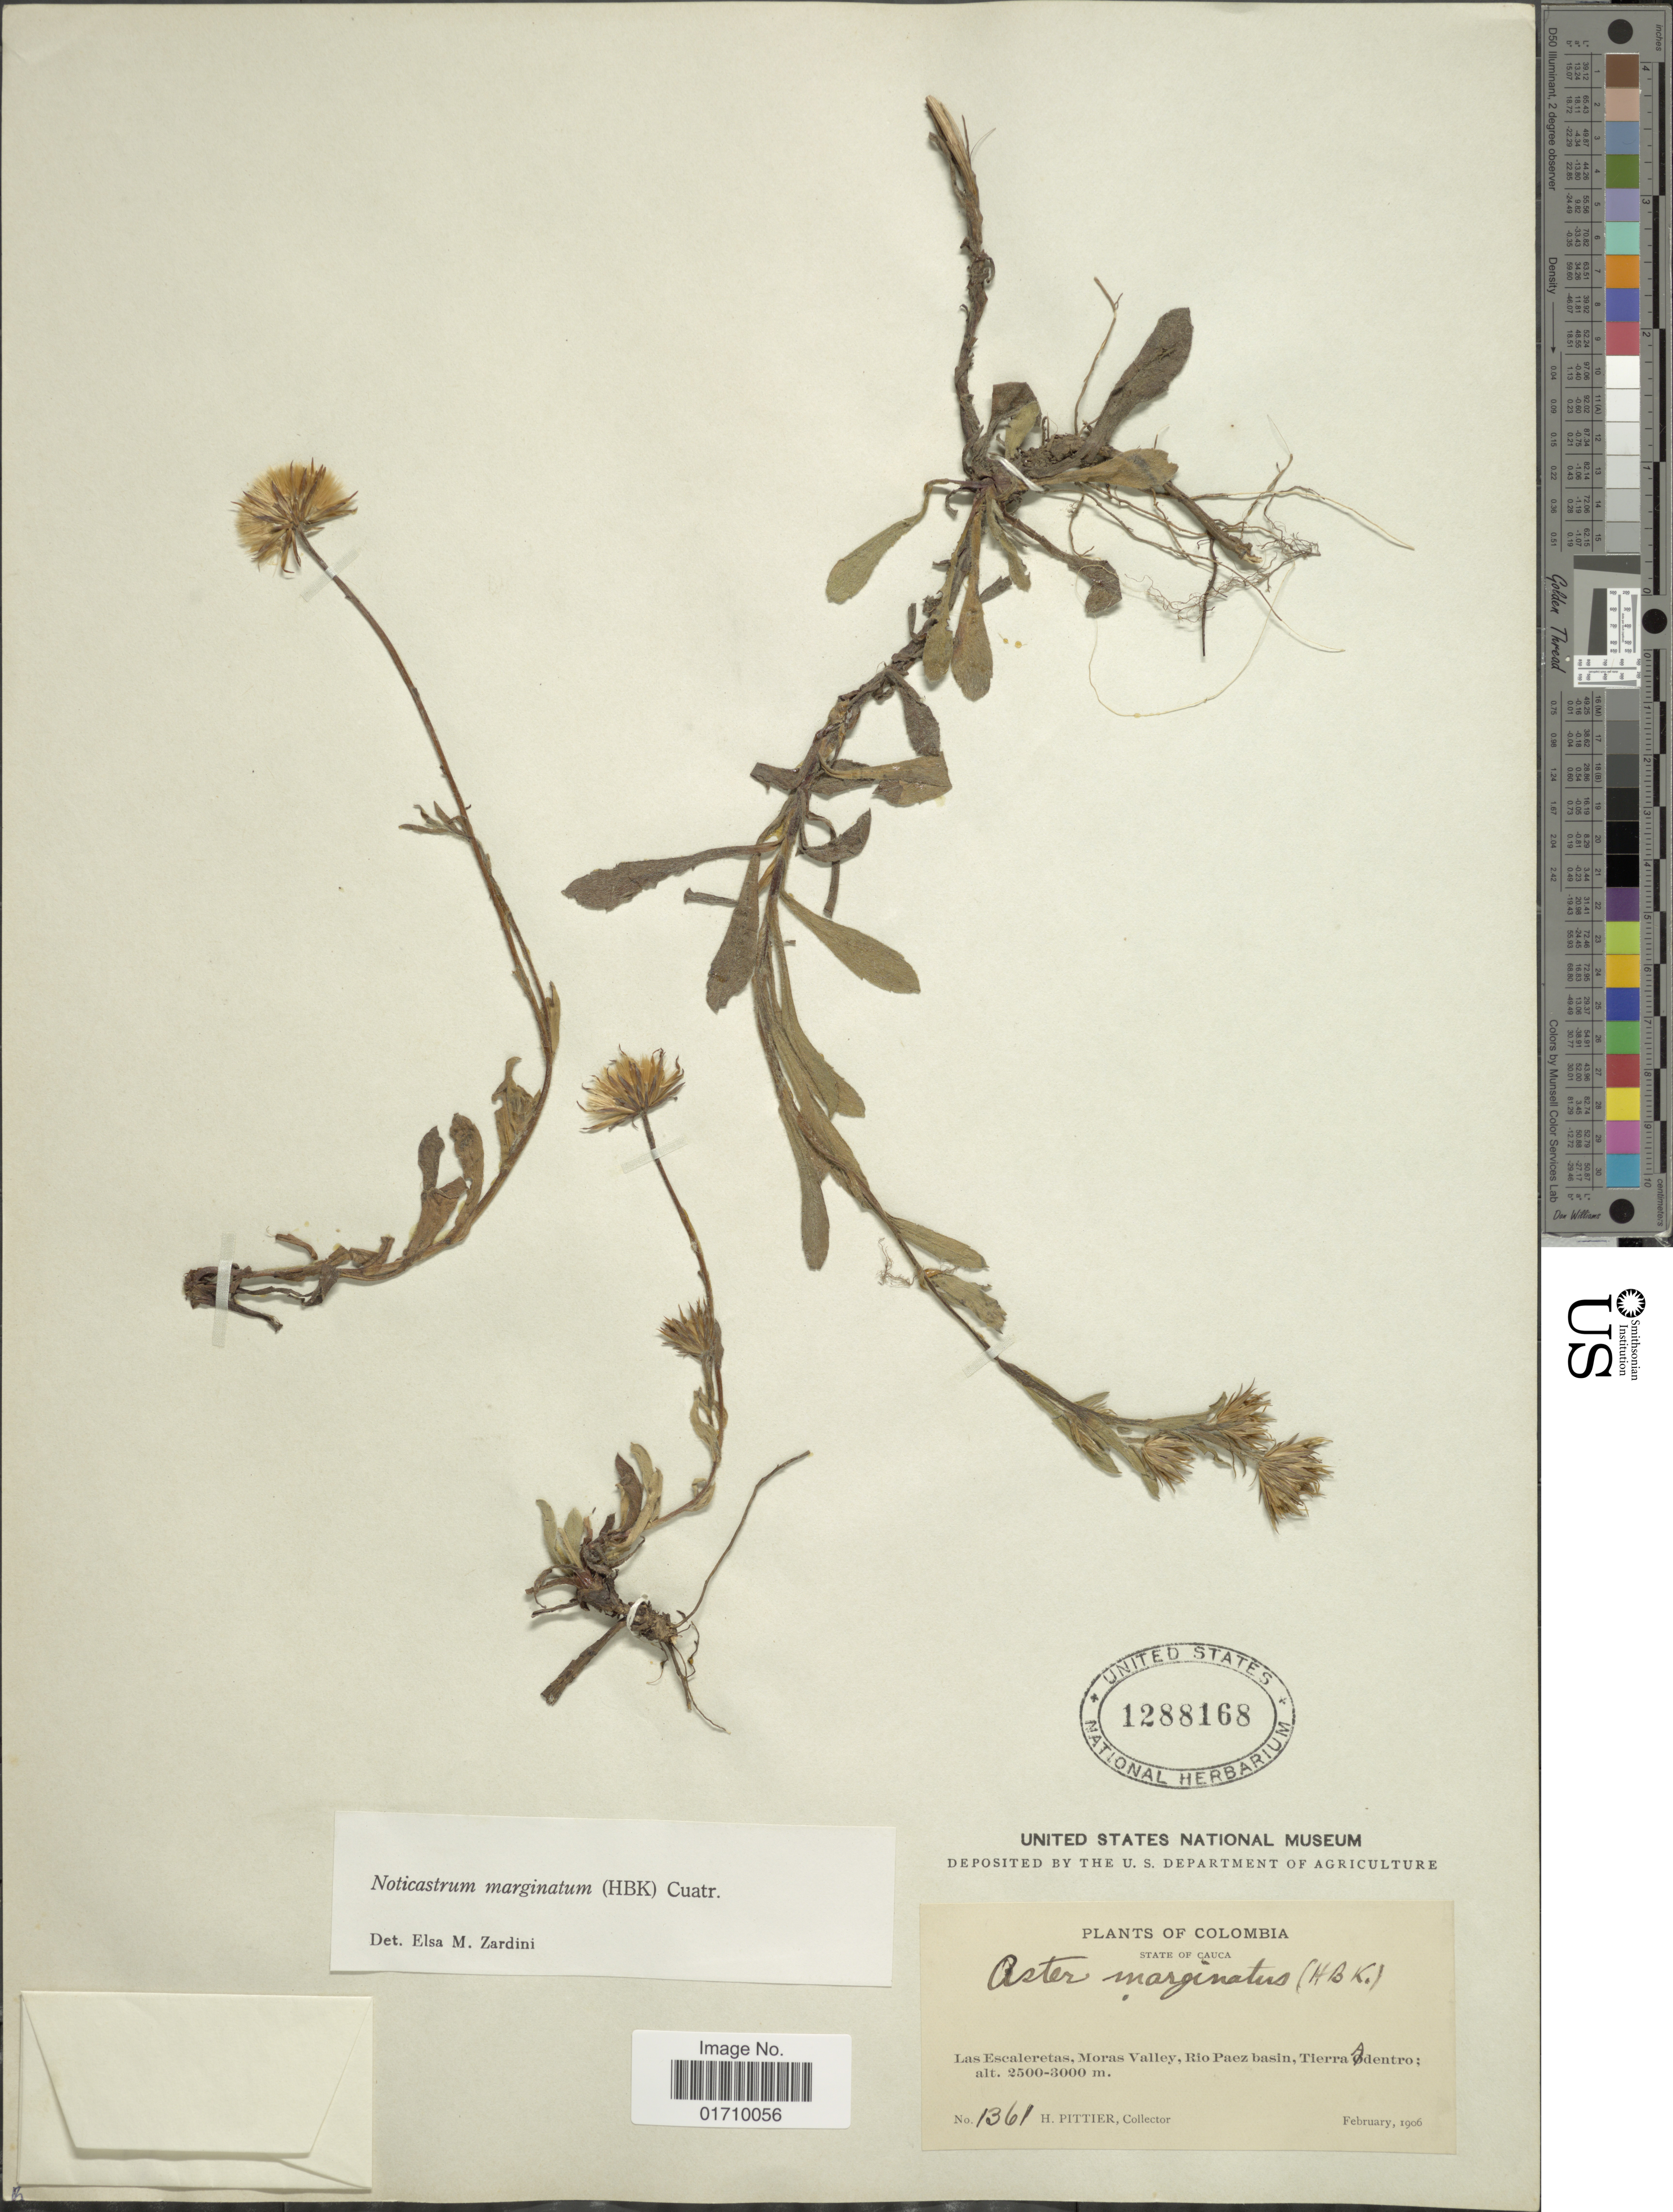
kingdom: Plantae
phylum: Tracheophyta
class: Magnoliopsida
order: Asterales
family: Asteraceae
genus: Noticastrum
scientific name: Noticastrum marginatum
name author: (Kunth) Cuatrec.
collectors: H. F. Pittier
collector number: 1361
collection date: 1906-02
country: Colombia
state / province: Cauca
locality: Las Escaleretas, Moras Valley, Rio Paez basin, Tierra Adentro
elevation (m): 2500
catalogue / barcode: US 1288168